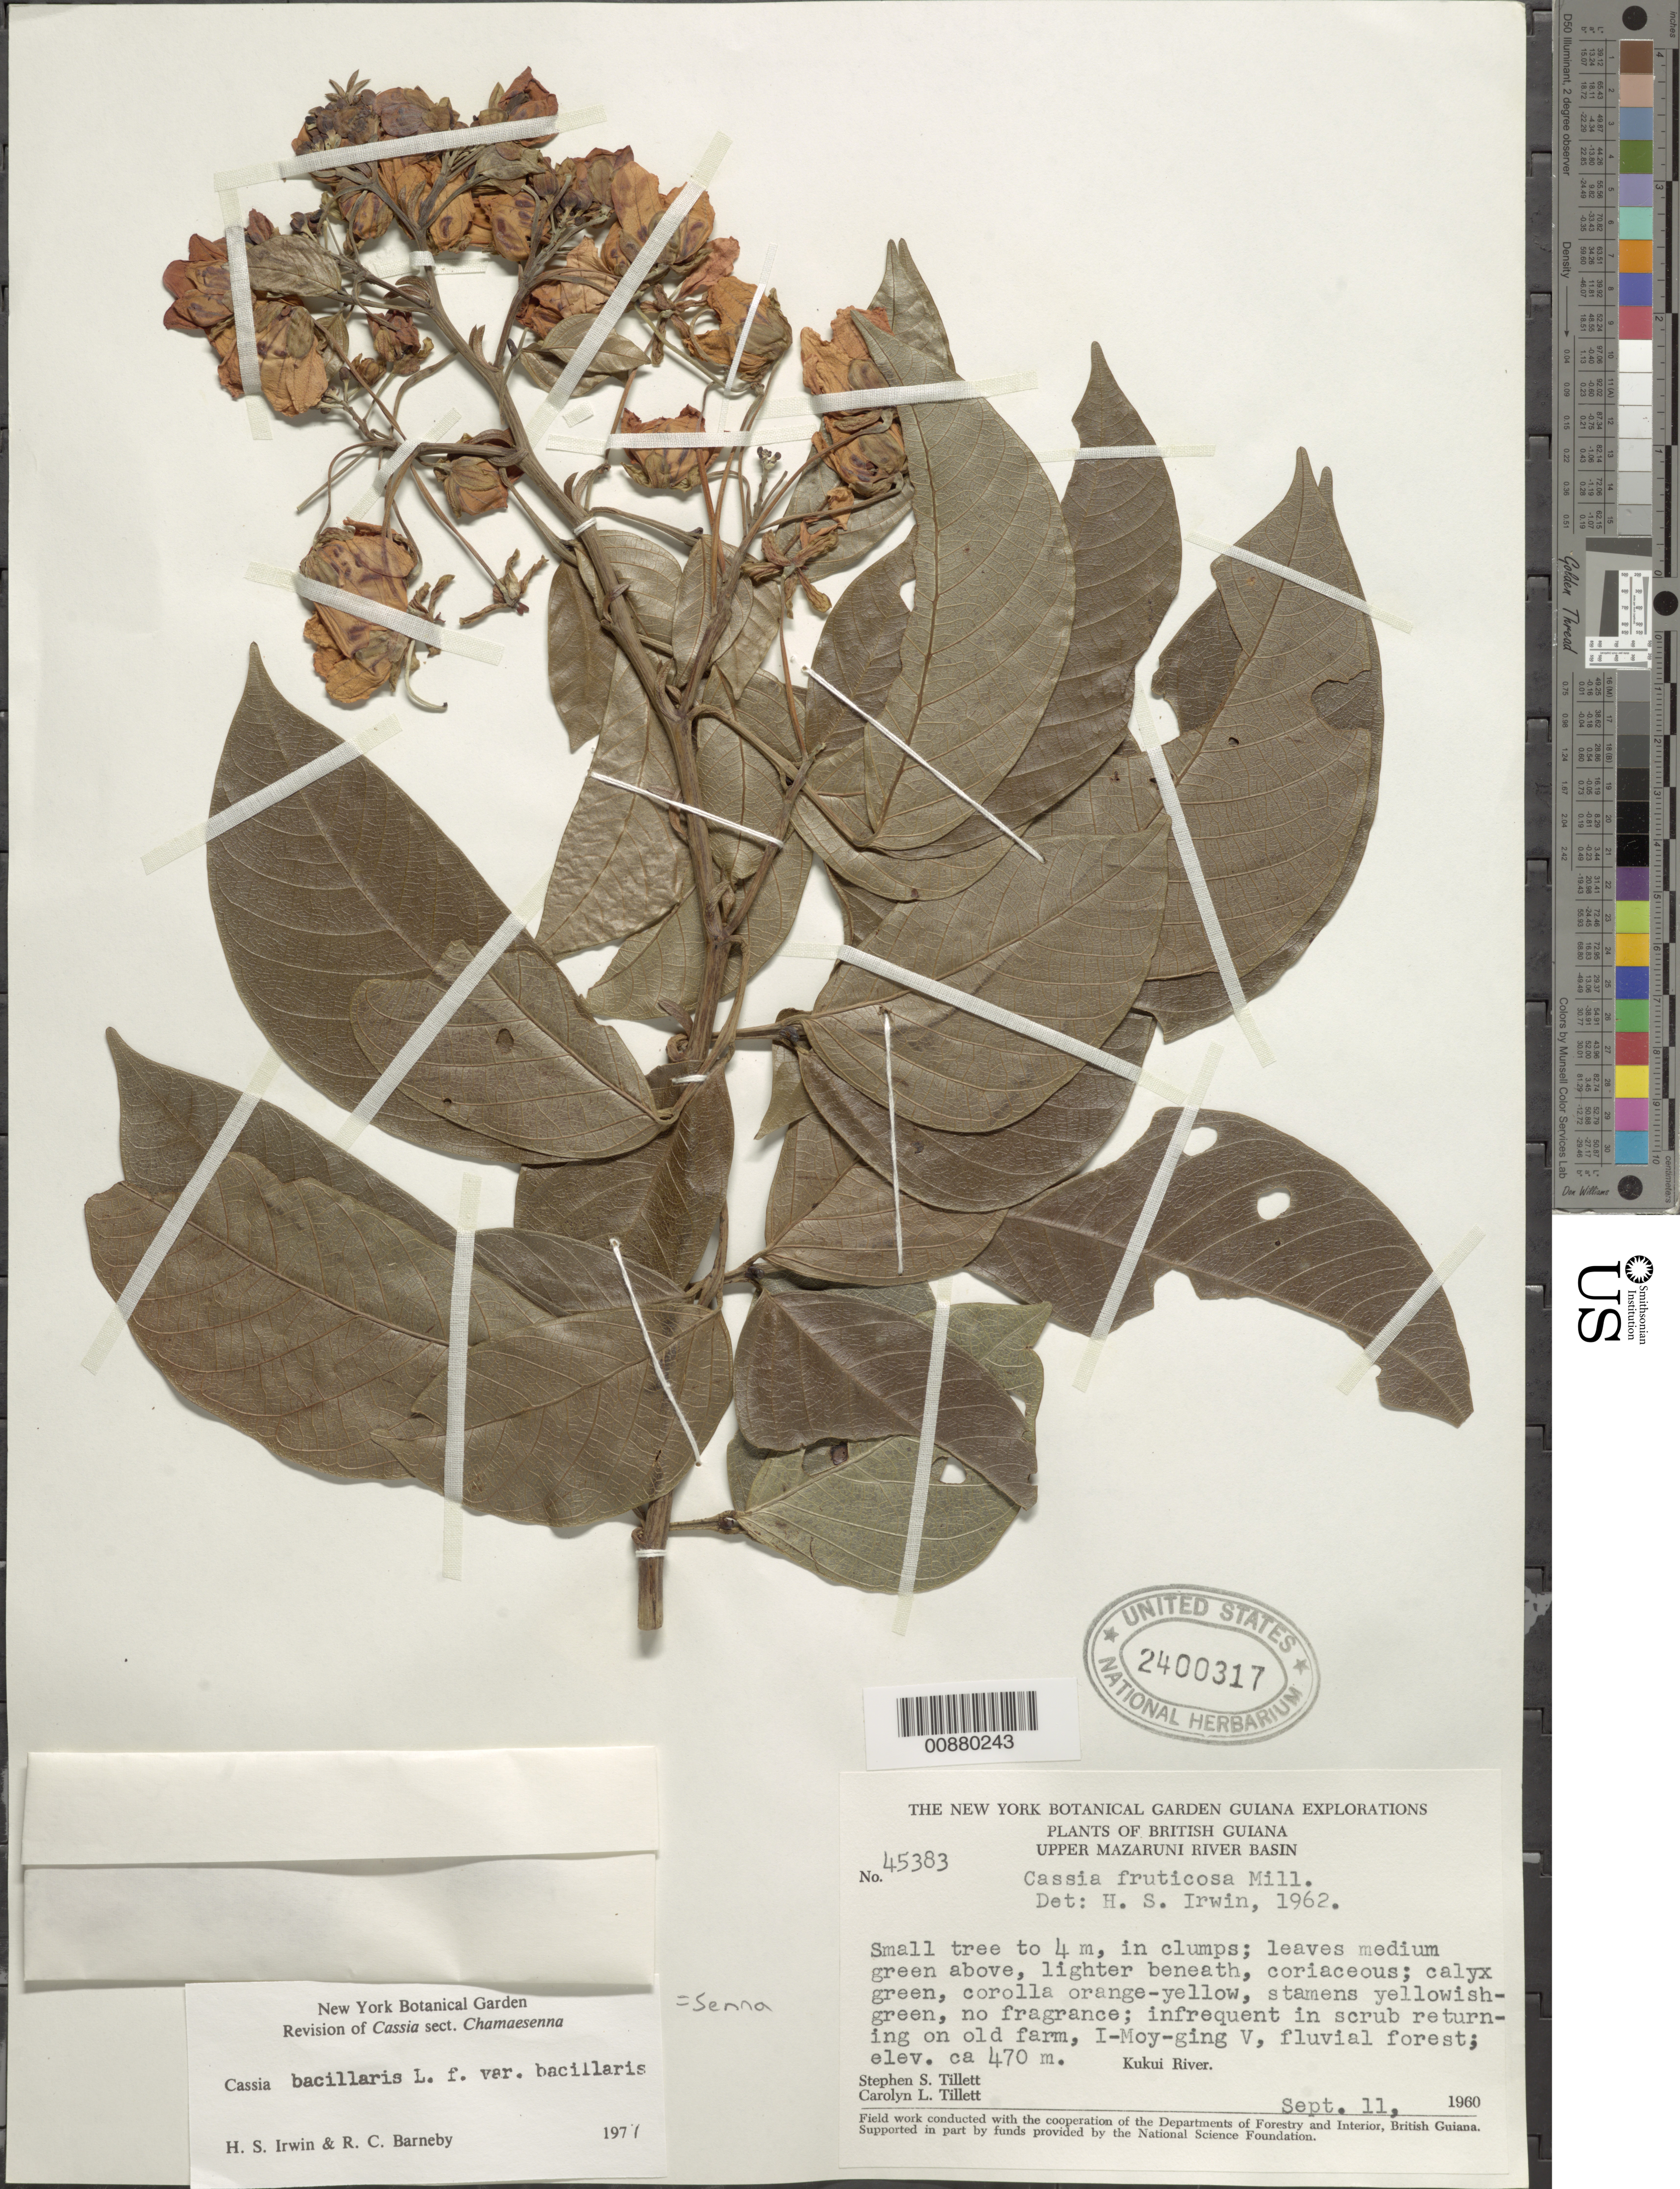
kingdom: Plantae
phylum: Tracheophyta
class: Magnoliopsida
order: Fabales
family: Fabaceae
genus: Senna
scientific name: Senna bacillaris var. bacillaris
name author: (L. f.) H.S. Irwin & Barneby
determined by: Irwin, H. S.; Barneby, R. C.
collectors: S. S. Tillett, C. L. Tillett & R. Boyan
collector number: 45383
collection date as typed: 11-Sep-60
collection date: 1960-09-11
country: Guyana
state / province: Cuyuni-Mazaruni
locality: I-Moy-ging V, Kukui River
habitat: Fluvial forest, in scrub returning on old farm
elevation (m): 470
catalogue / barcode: US 2400317